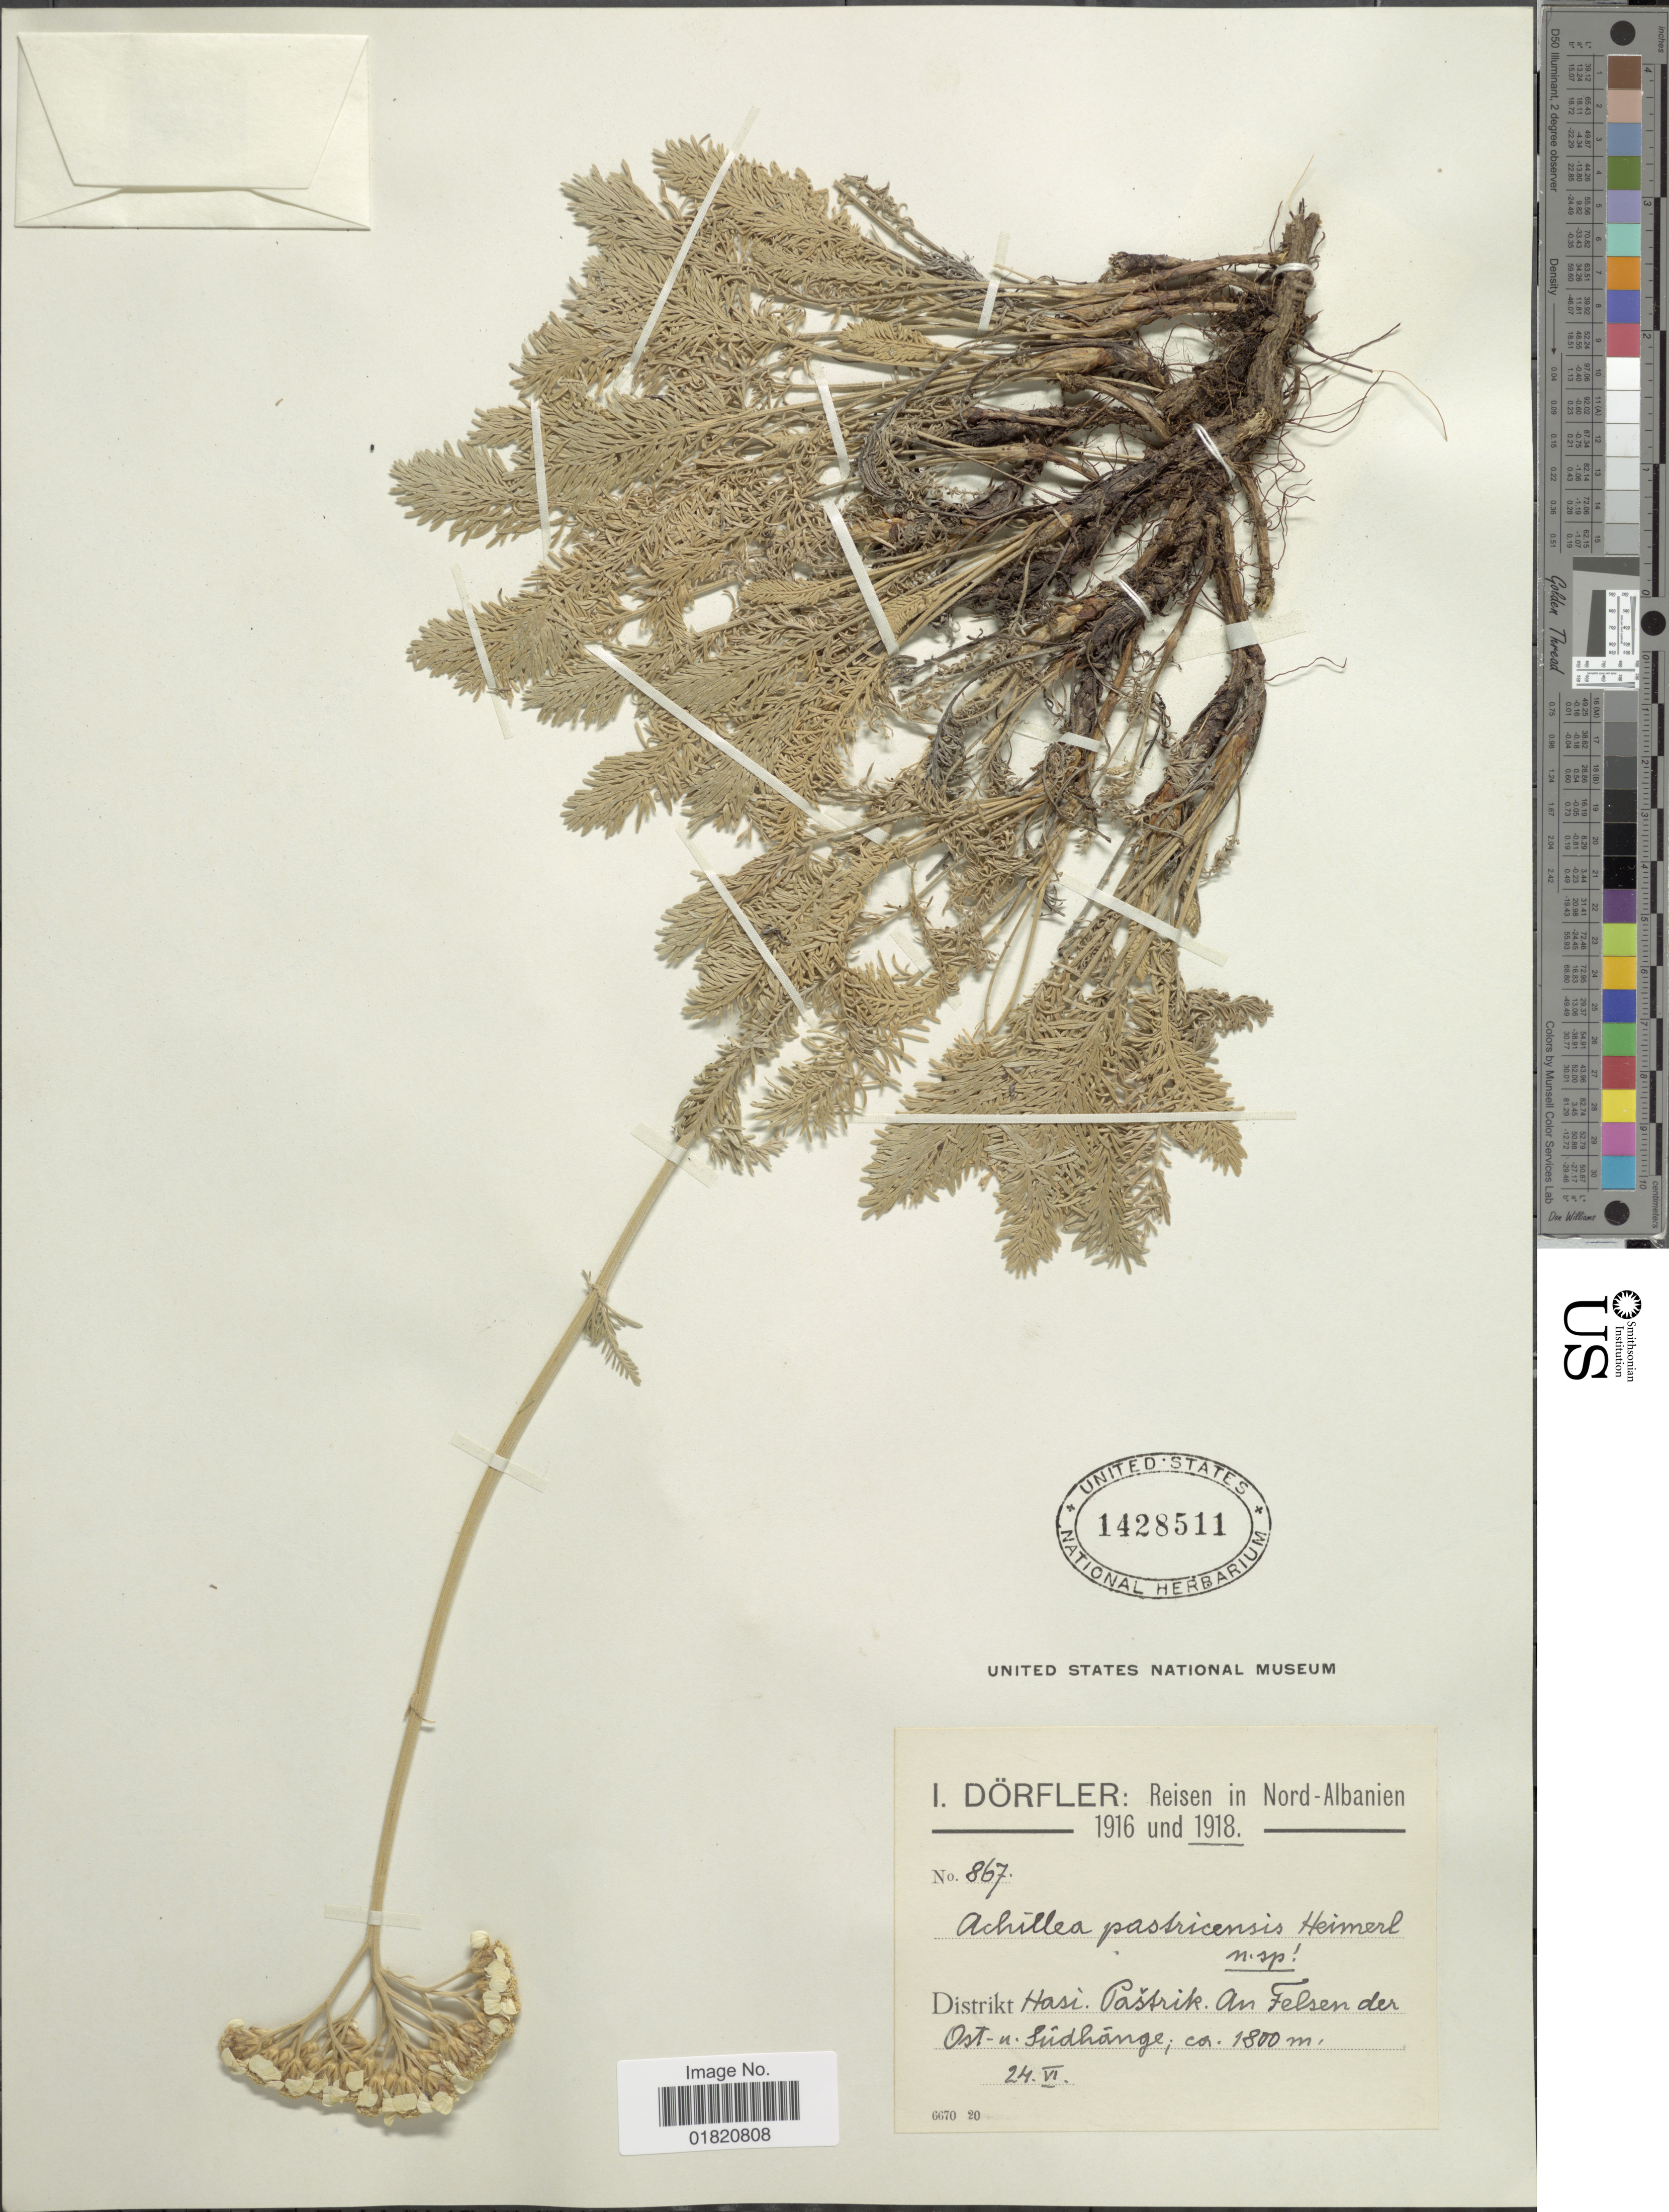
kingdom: Plantae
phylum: Tracheophyta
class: Magnoliopsida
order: Asterales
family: Asteraceae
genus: Achillea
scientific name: Achillea pastricensis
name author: Heimerl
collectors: I. Dörfler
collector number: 867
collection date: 1916-06-24/1918-06-24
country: Albania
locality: Nord-Albanien. Distrikt Hasi. Paštrik An Felsen der ost-n. Südhänge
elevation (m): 1800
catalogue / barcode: US 1428511